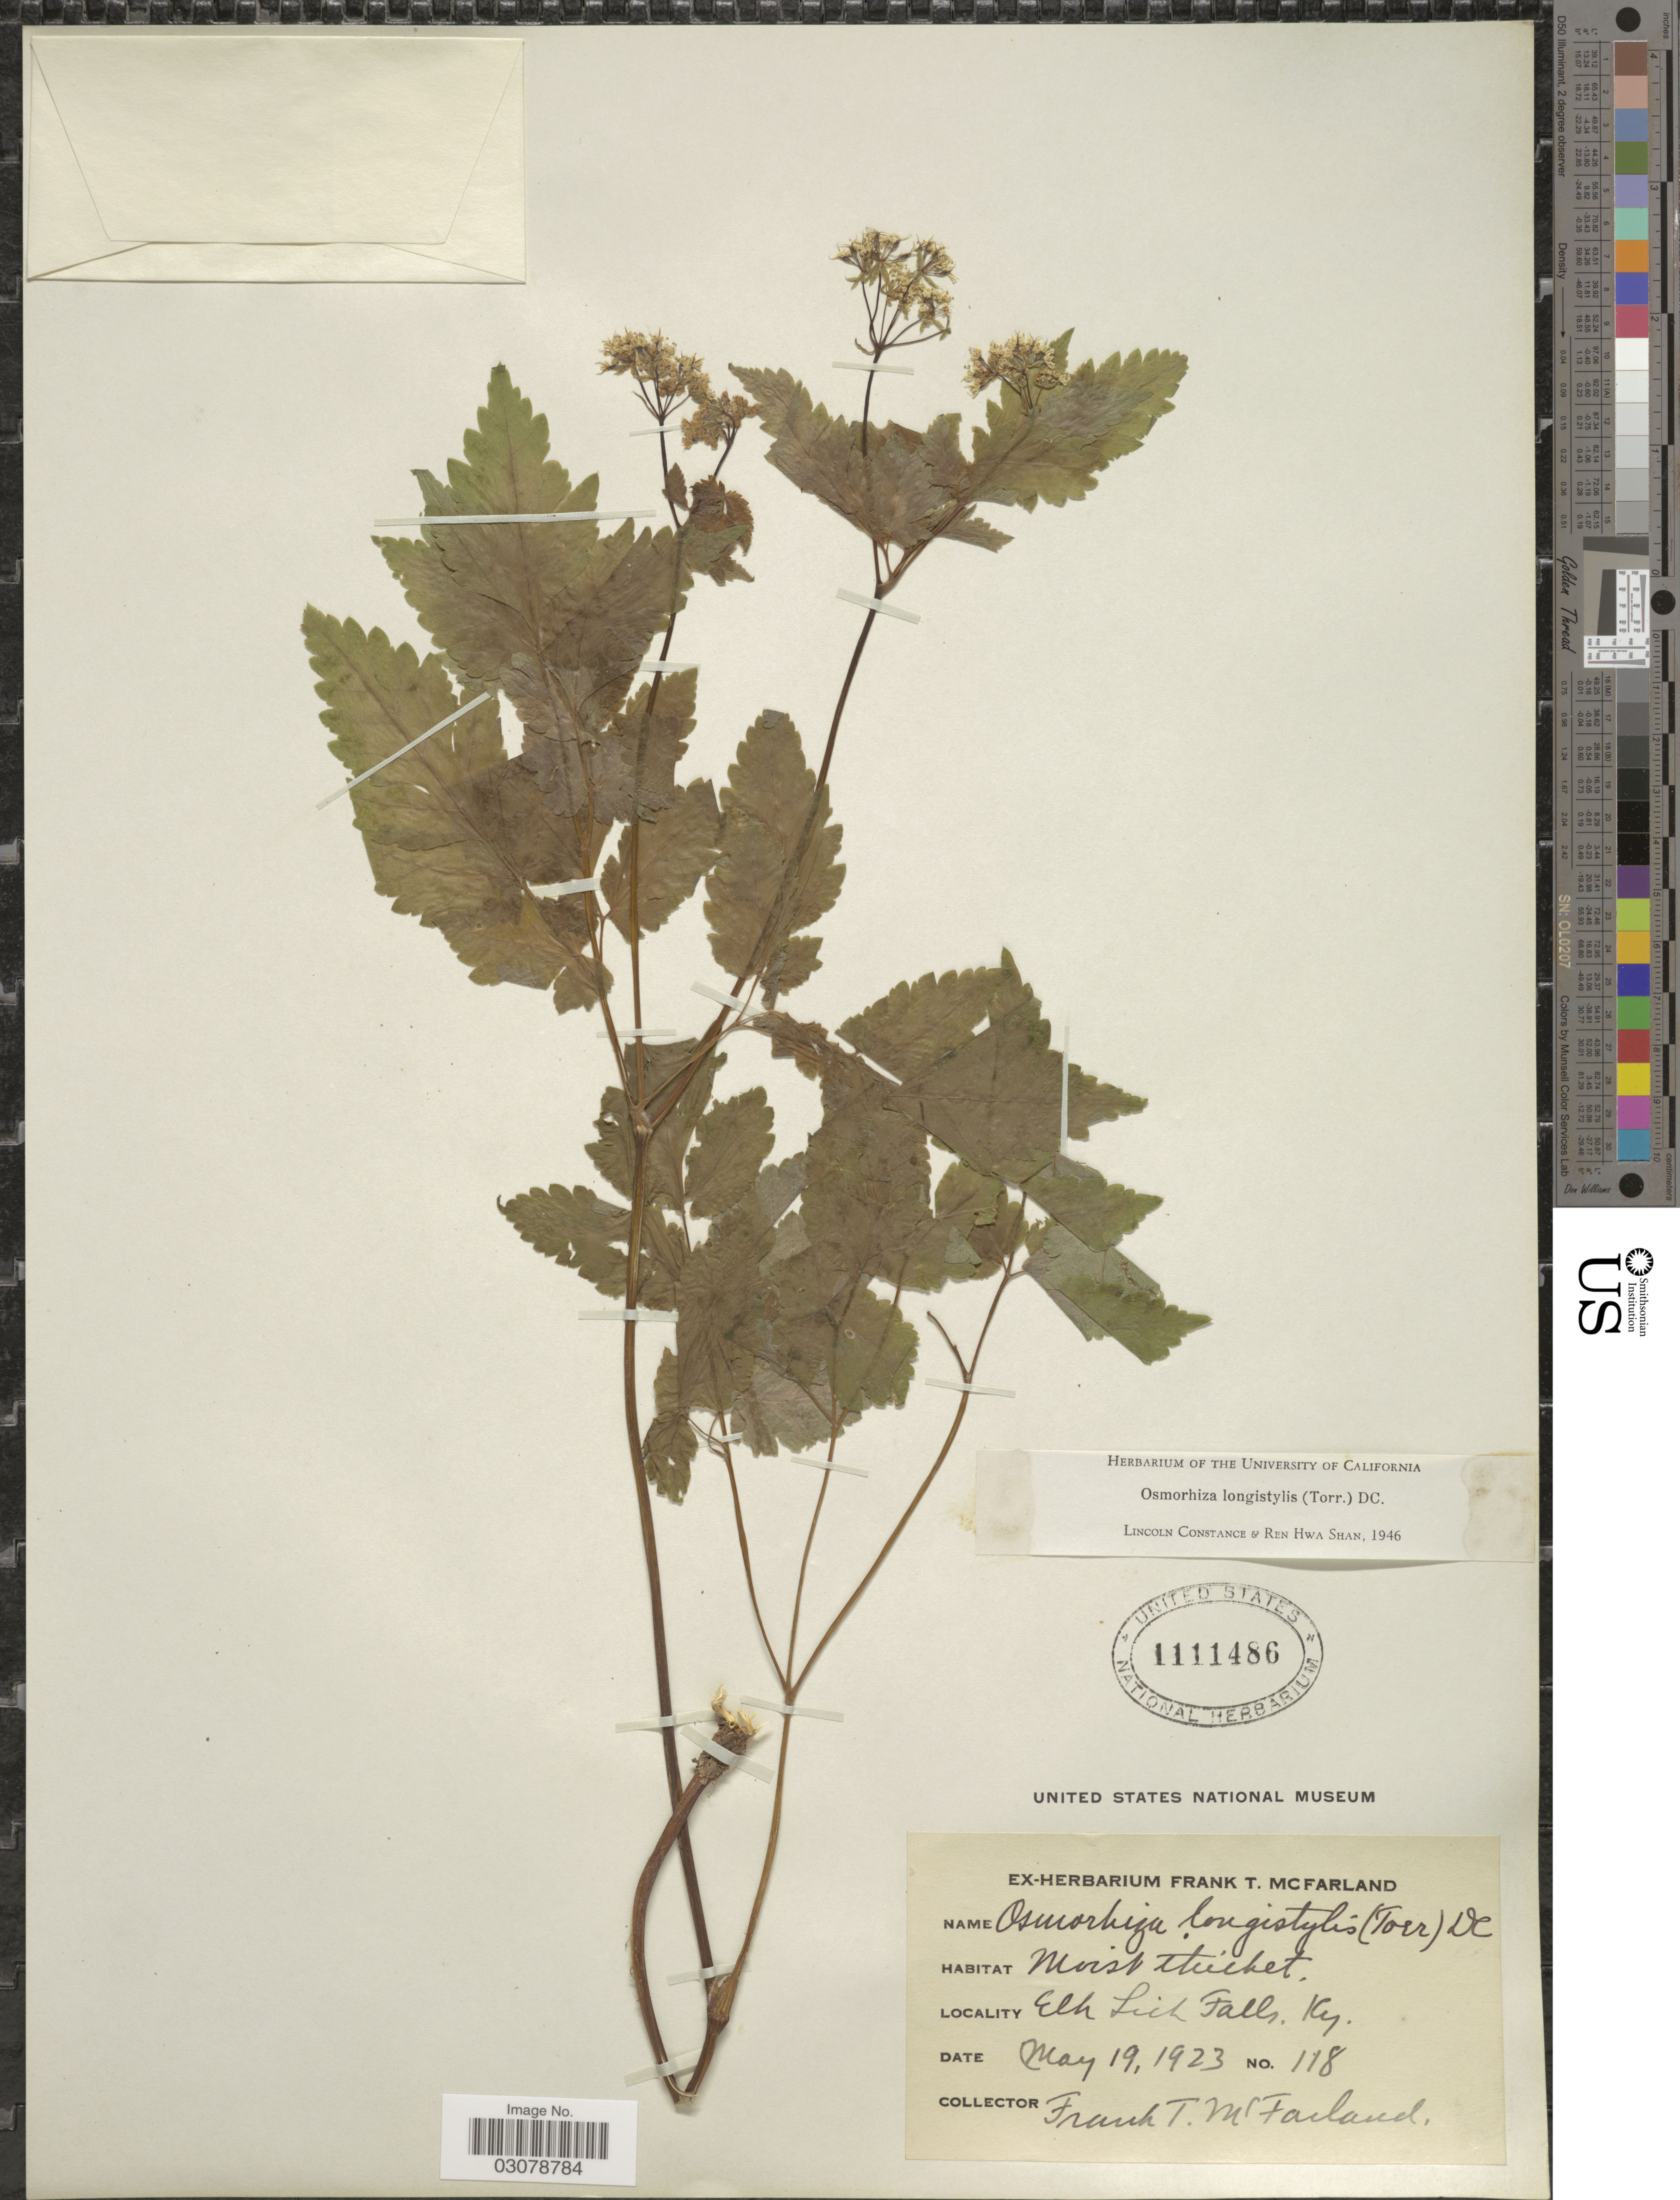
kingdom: Plantae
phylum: Tracheophyta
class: Magnoliopsida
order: Apiales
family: Apiaceae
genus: Osmorhiza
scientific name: Osmorhiza longistylis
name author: (Torr.) DC.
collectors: F. McFarland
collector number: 118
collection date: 1923-05-19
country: United States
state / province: Kentucky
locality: Elk Lick Falls.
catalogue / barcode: US 1111486